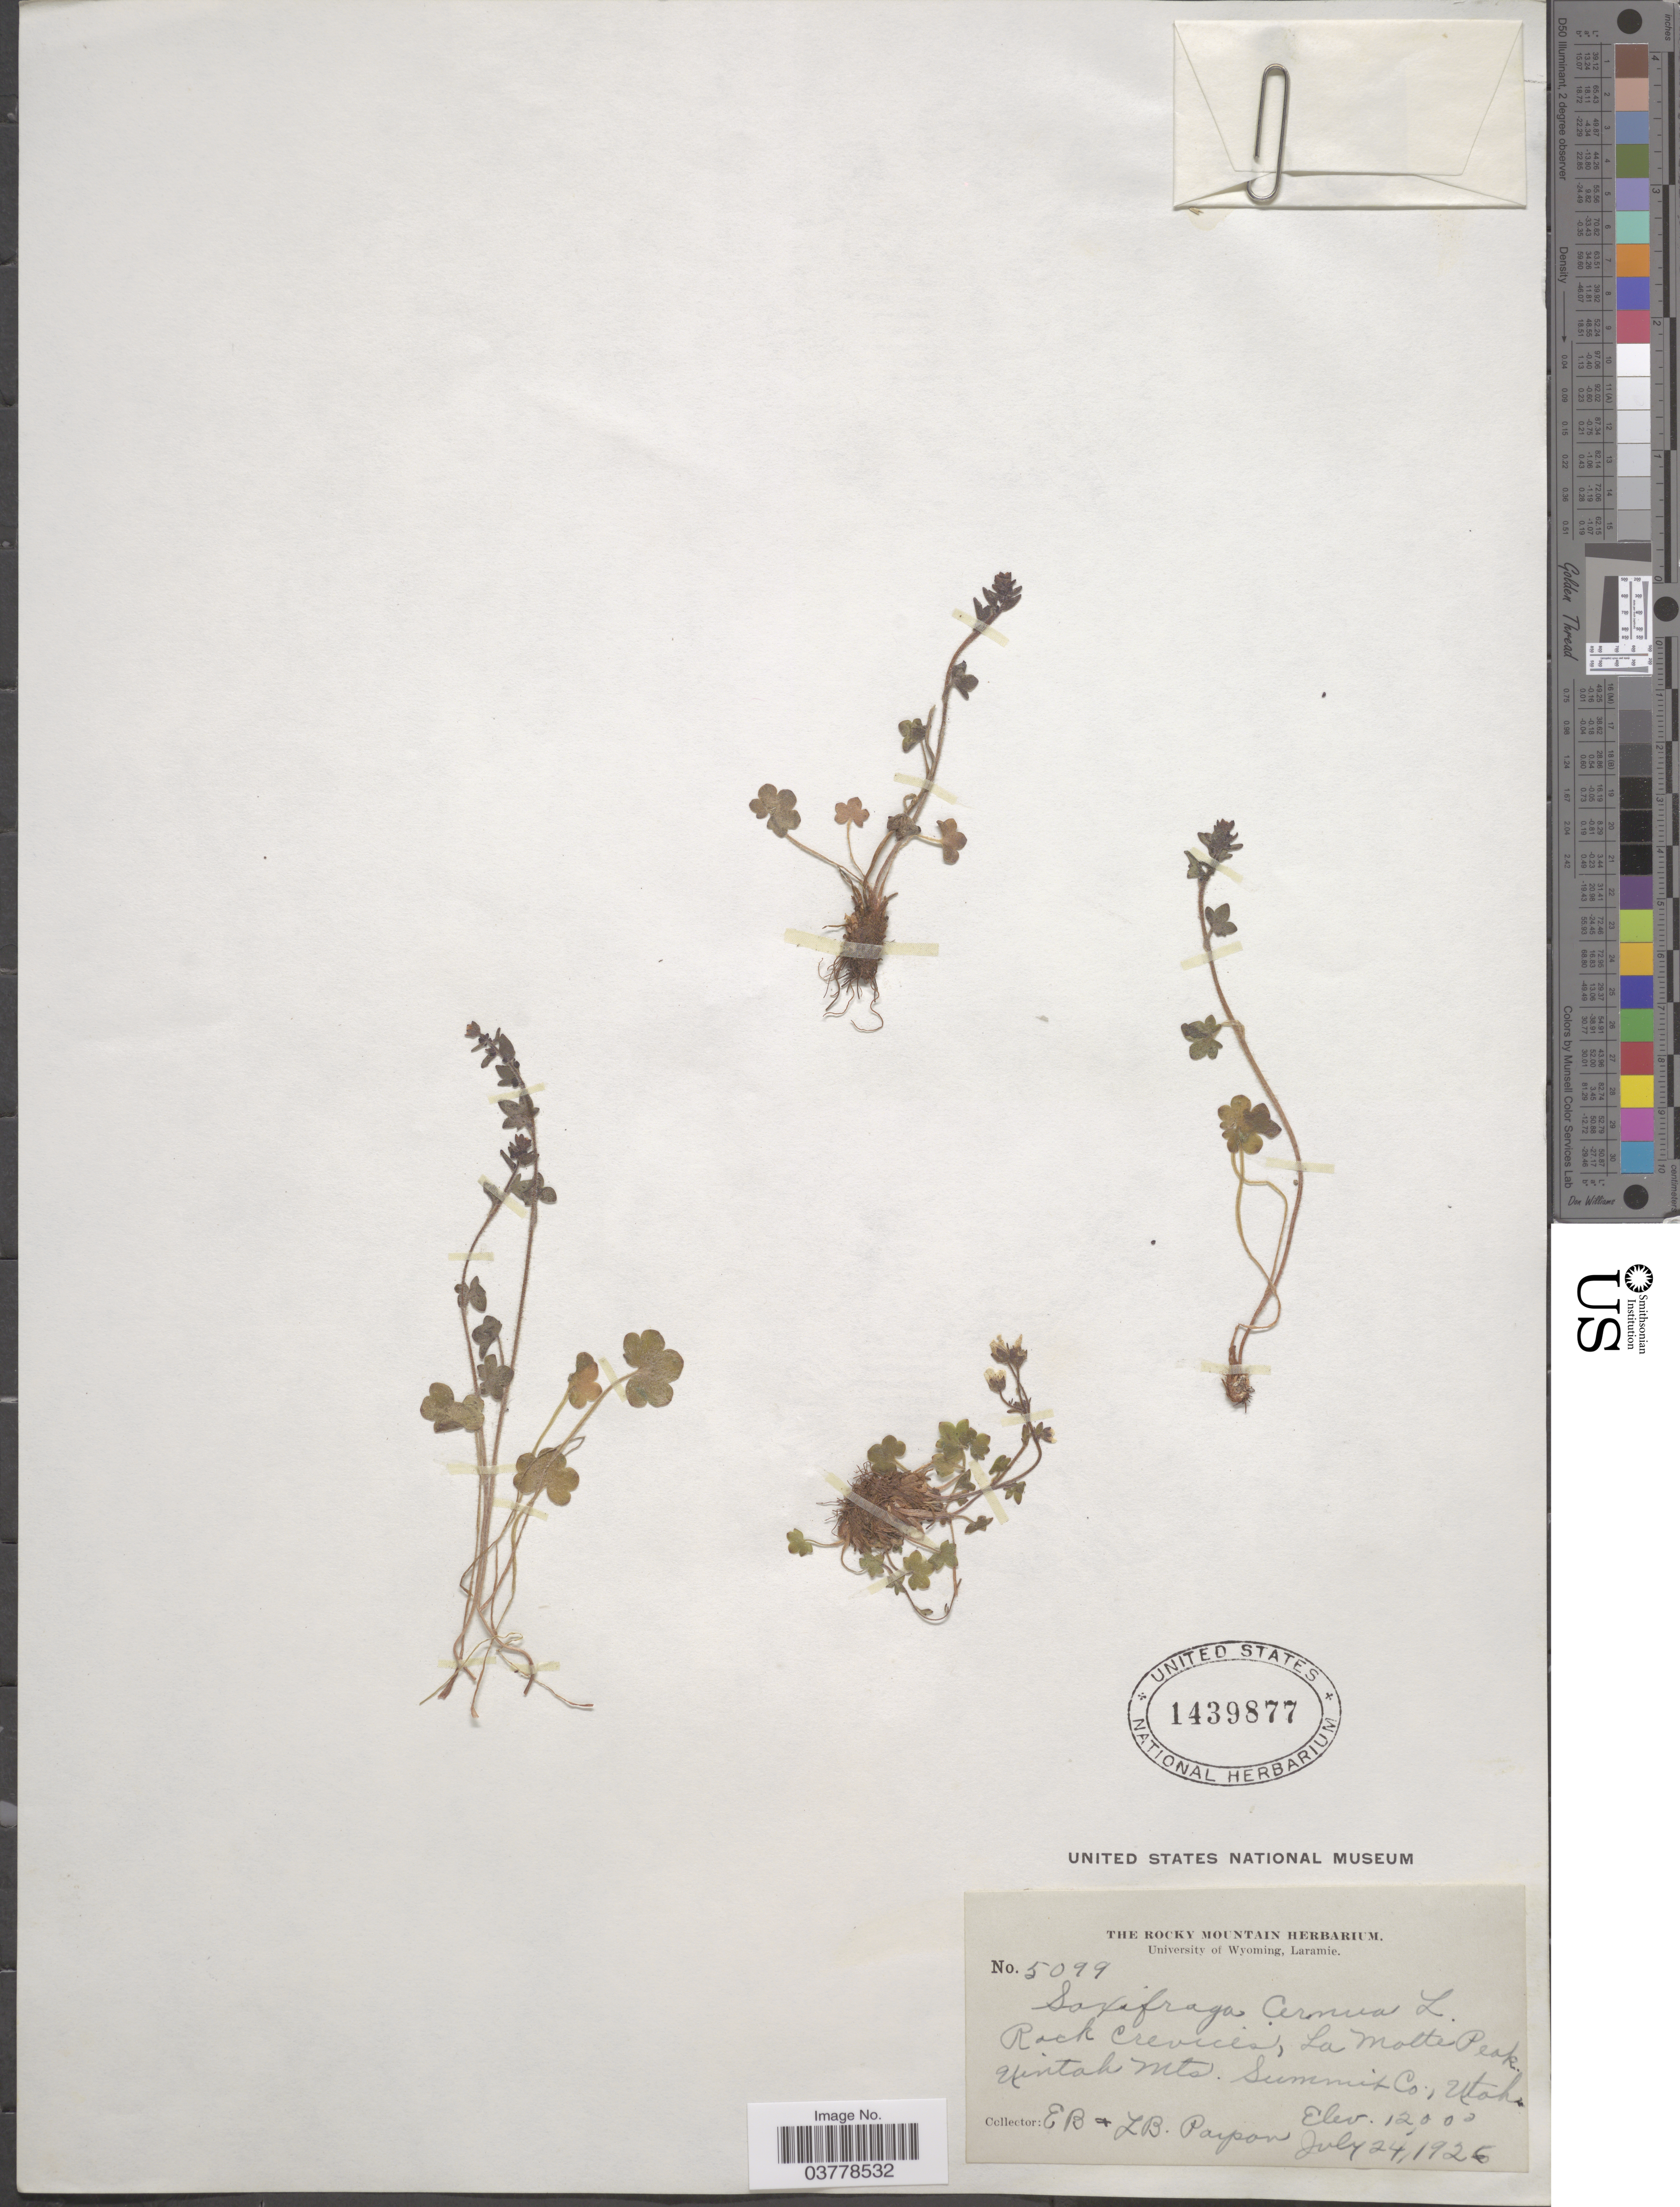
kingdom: Plantae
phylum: Tracheophyta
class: Magnoliopsida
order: Saxifragales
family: Saxifragaceae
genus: Saxifraga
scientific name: Saxifraga cernua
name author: L.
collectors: E. B. Payson & L. Payson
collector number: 5099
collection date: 1926-07-24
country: United States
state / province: Utah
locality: La Motte Peak, Uintah Mts. Summit Co.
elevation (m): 366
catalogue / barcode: US 1439877